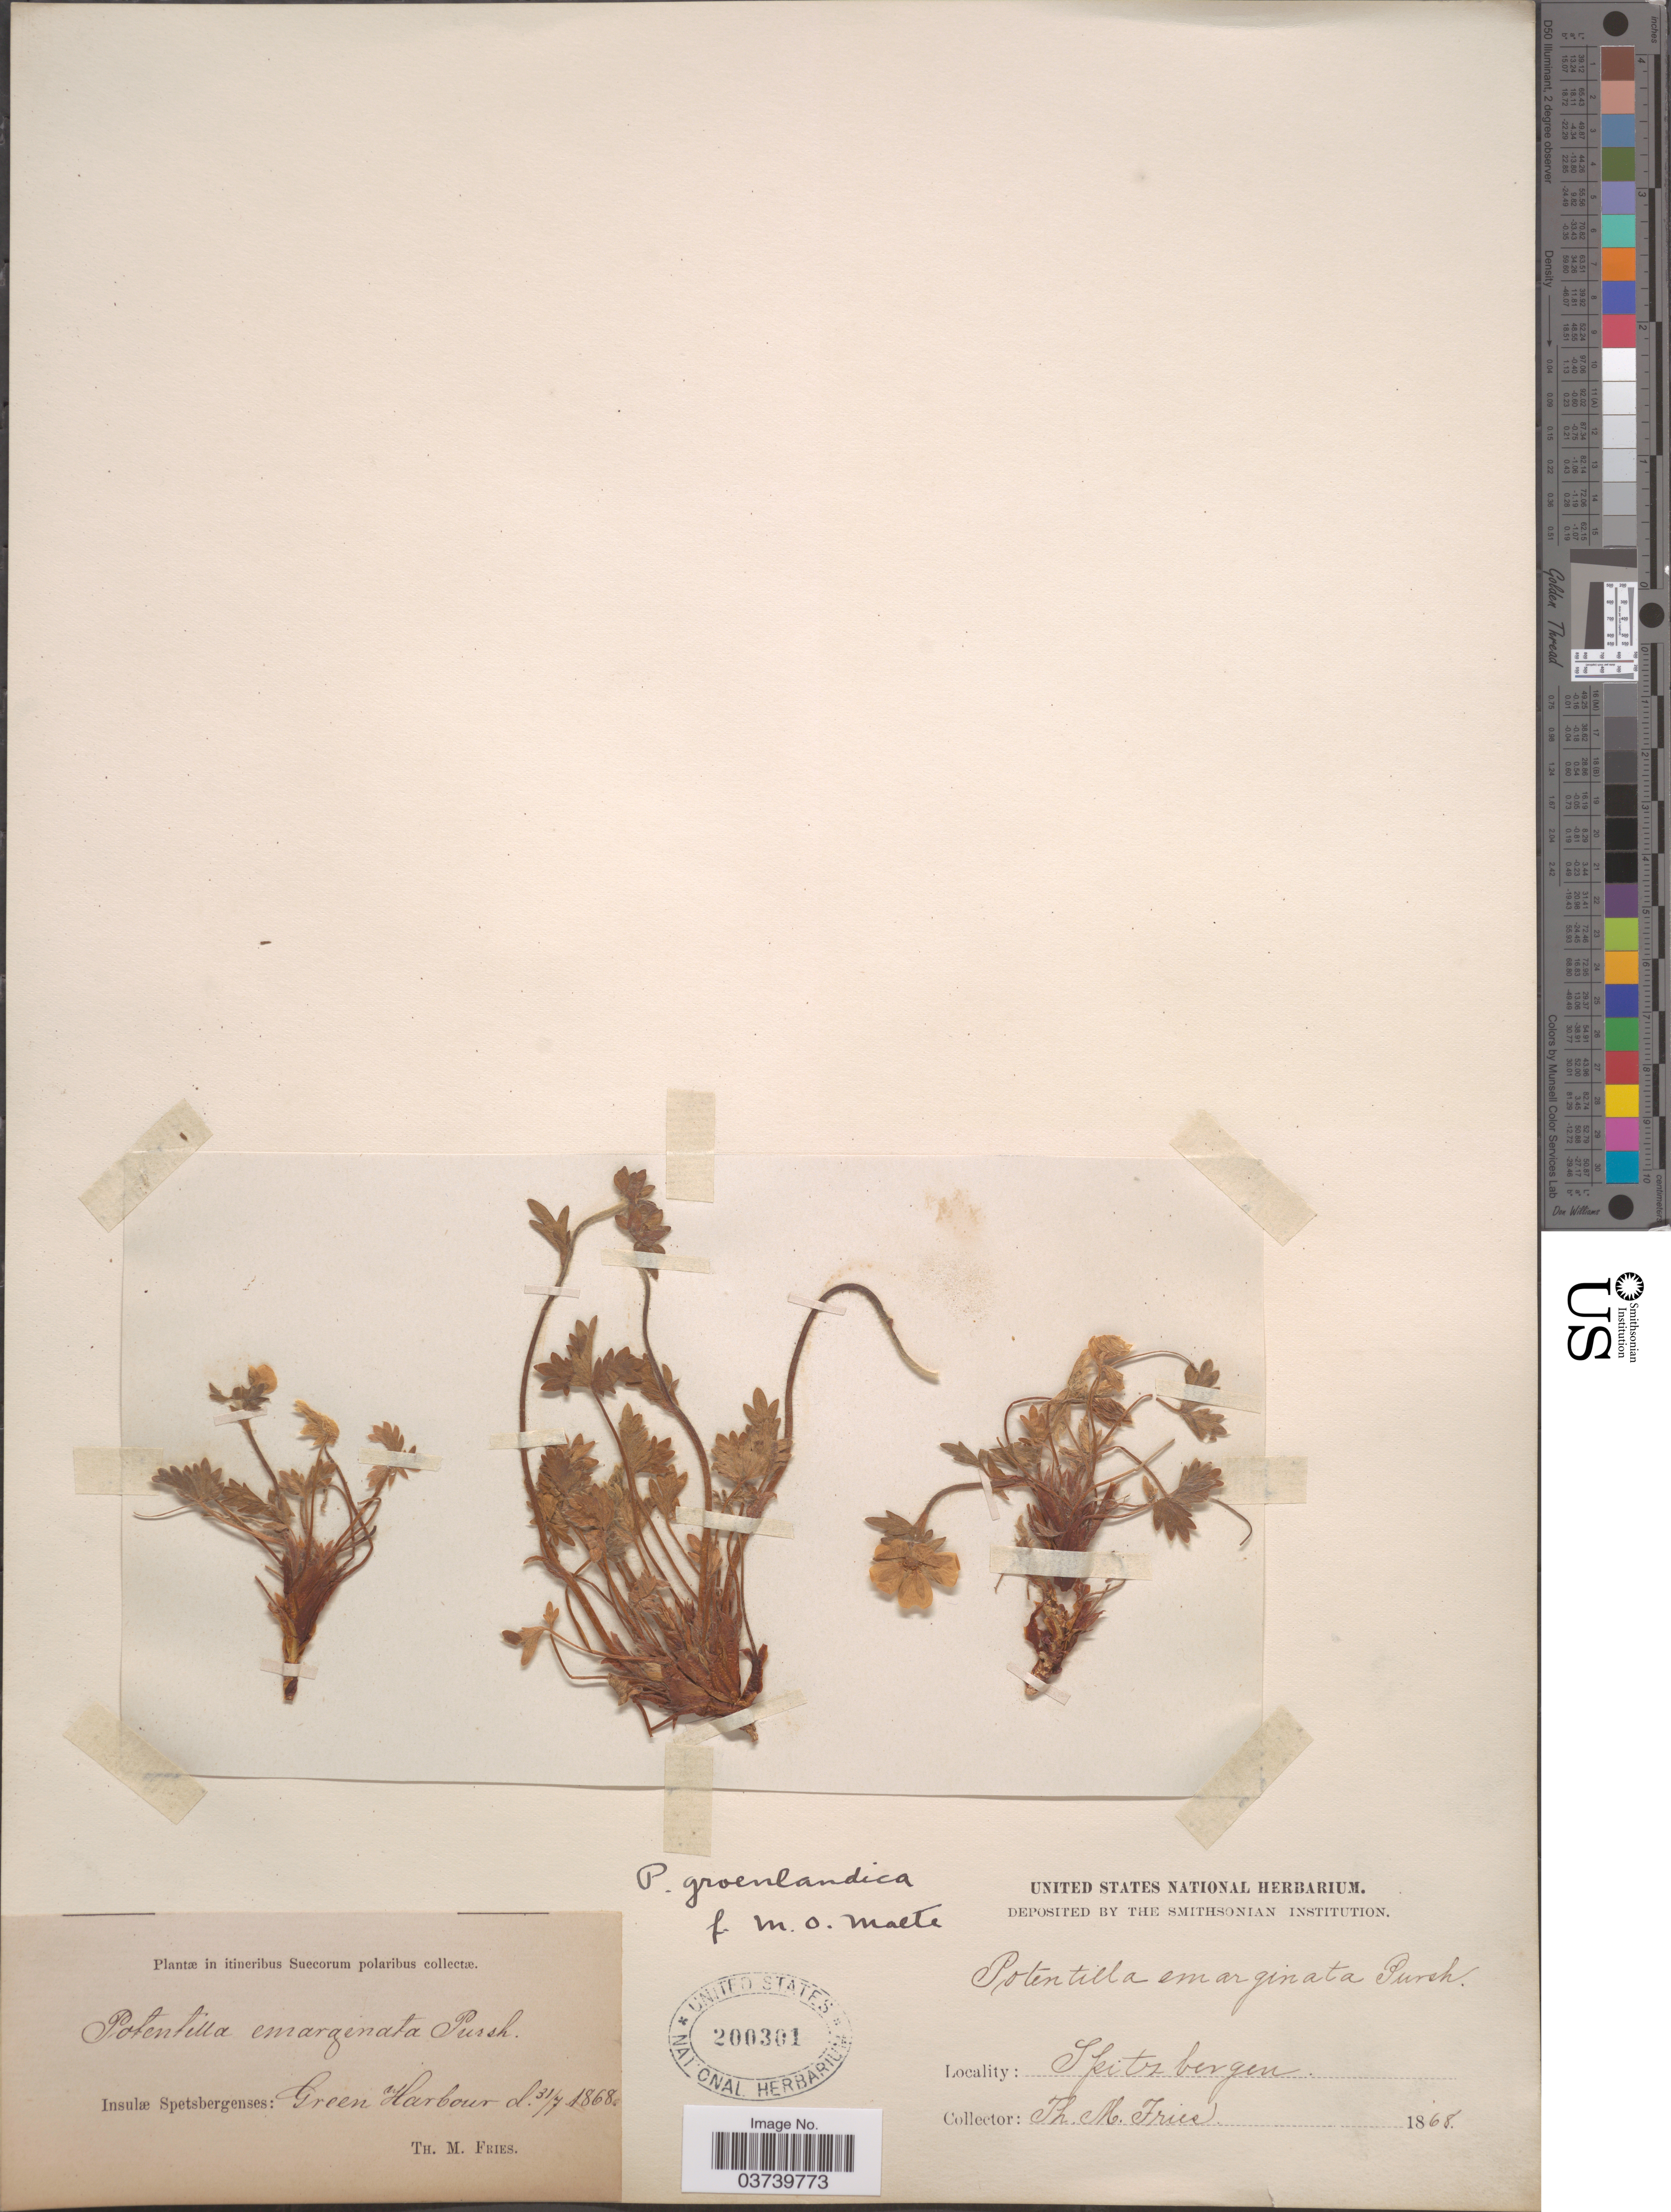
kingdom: Plantae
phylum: Tracheophyta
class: Magnoliopsida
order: Rosales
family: Rosaceae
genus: Potentilla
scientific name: Potentilla groenlandica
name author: R. Br.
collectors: T. Fries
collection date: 1868-07-31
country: Norway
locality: Insulæ Spetsbergenses: Green Harbour. Spitzbergen.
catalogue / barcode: US 200301